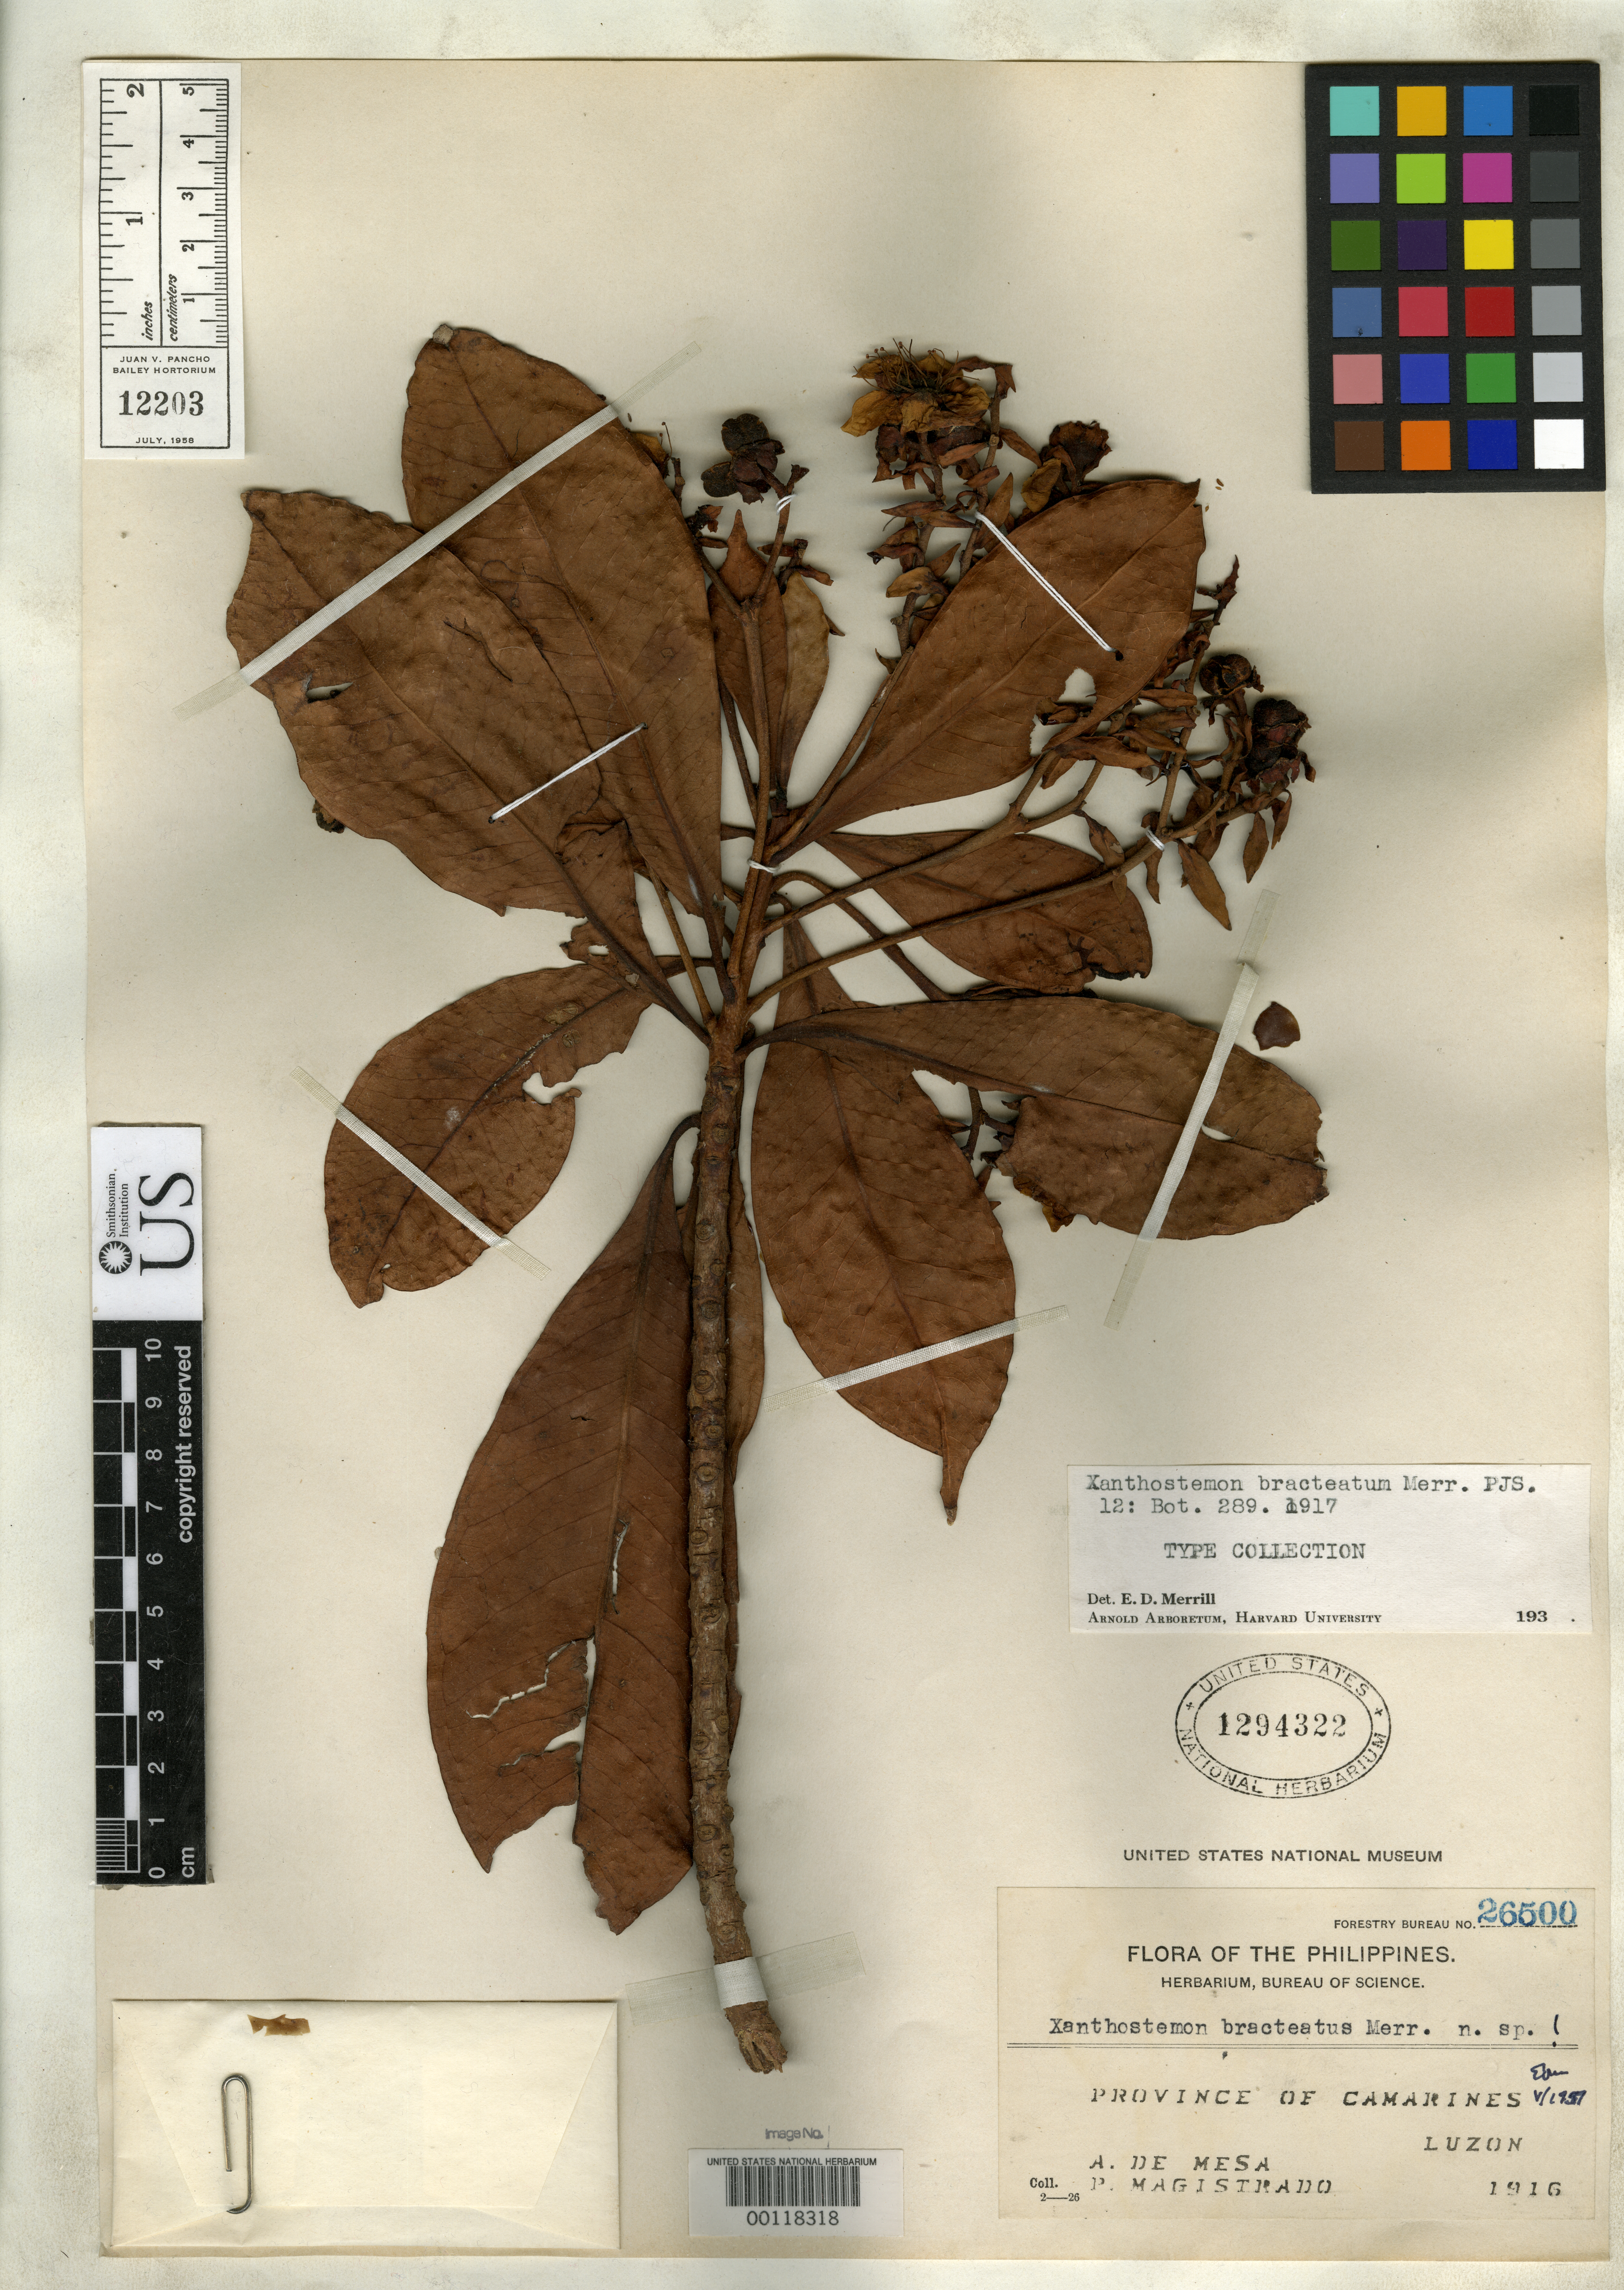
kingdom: Plantae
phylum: Tracheophyta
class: Magnoliopsida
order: Myrtales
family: Myrtaceae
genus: Xanthostemon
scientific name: Xanthostemon bracteatus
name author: Merr.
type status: Isotype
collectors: A. de Mesa & P. Magistrado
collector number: Bur. Sci. 26500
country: Philippines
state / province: Bicol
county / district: Camarines Norte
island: Luzon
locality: Paracale.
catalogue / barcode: US 1294322